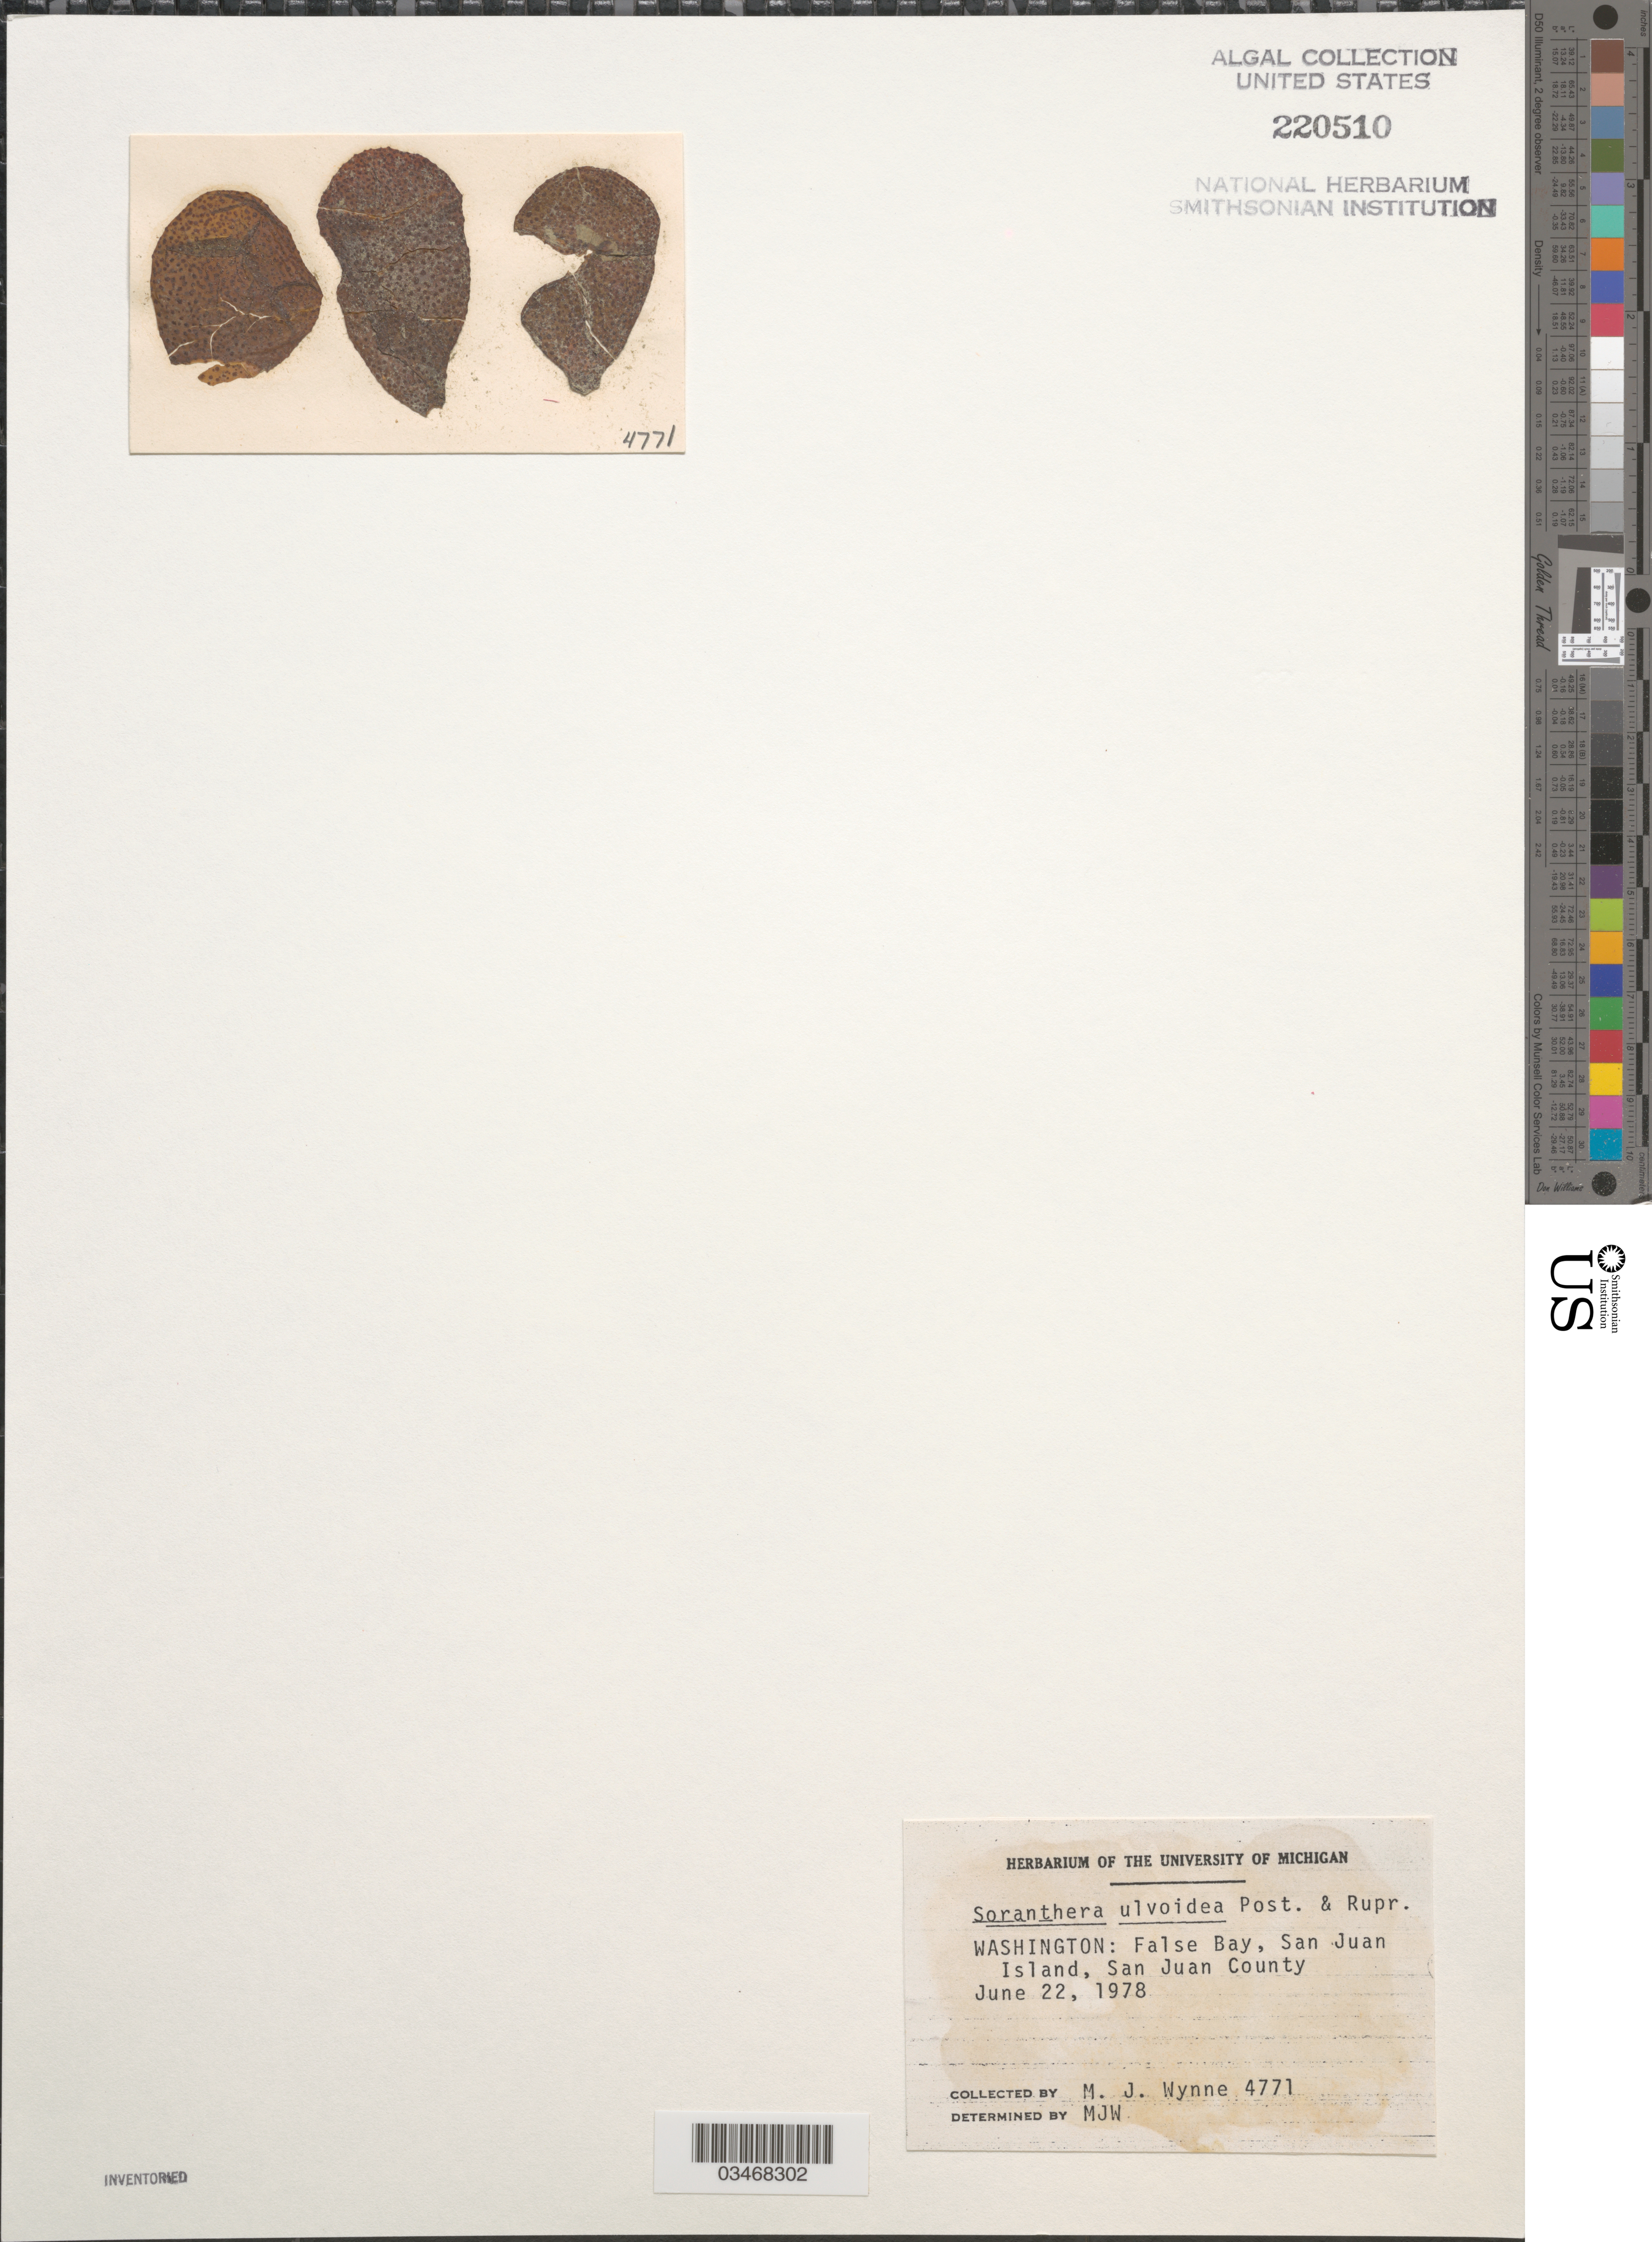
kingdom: Chromista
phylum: Ochrophyta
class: Phaeophyceae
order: Dictyosiphonales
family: Punctariaceae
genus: Soranthera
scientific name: Soranthera ulvoidea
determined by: Wynne, M. J.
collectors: M.J. Wynne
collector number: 4771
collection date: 1978-06-22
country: United States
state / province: Washington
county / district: San Juan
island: San Juan Island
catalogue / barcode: US 220510